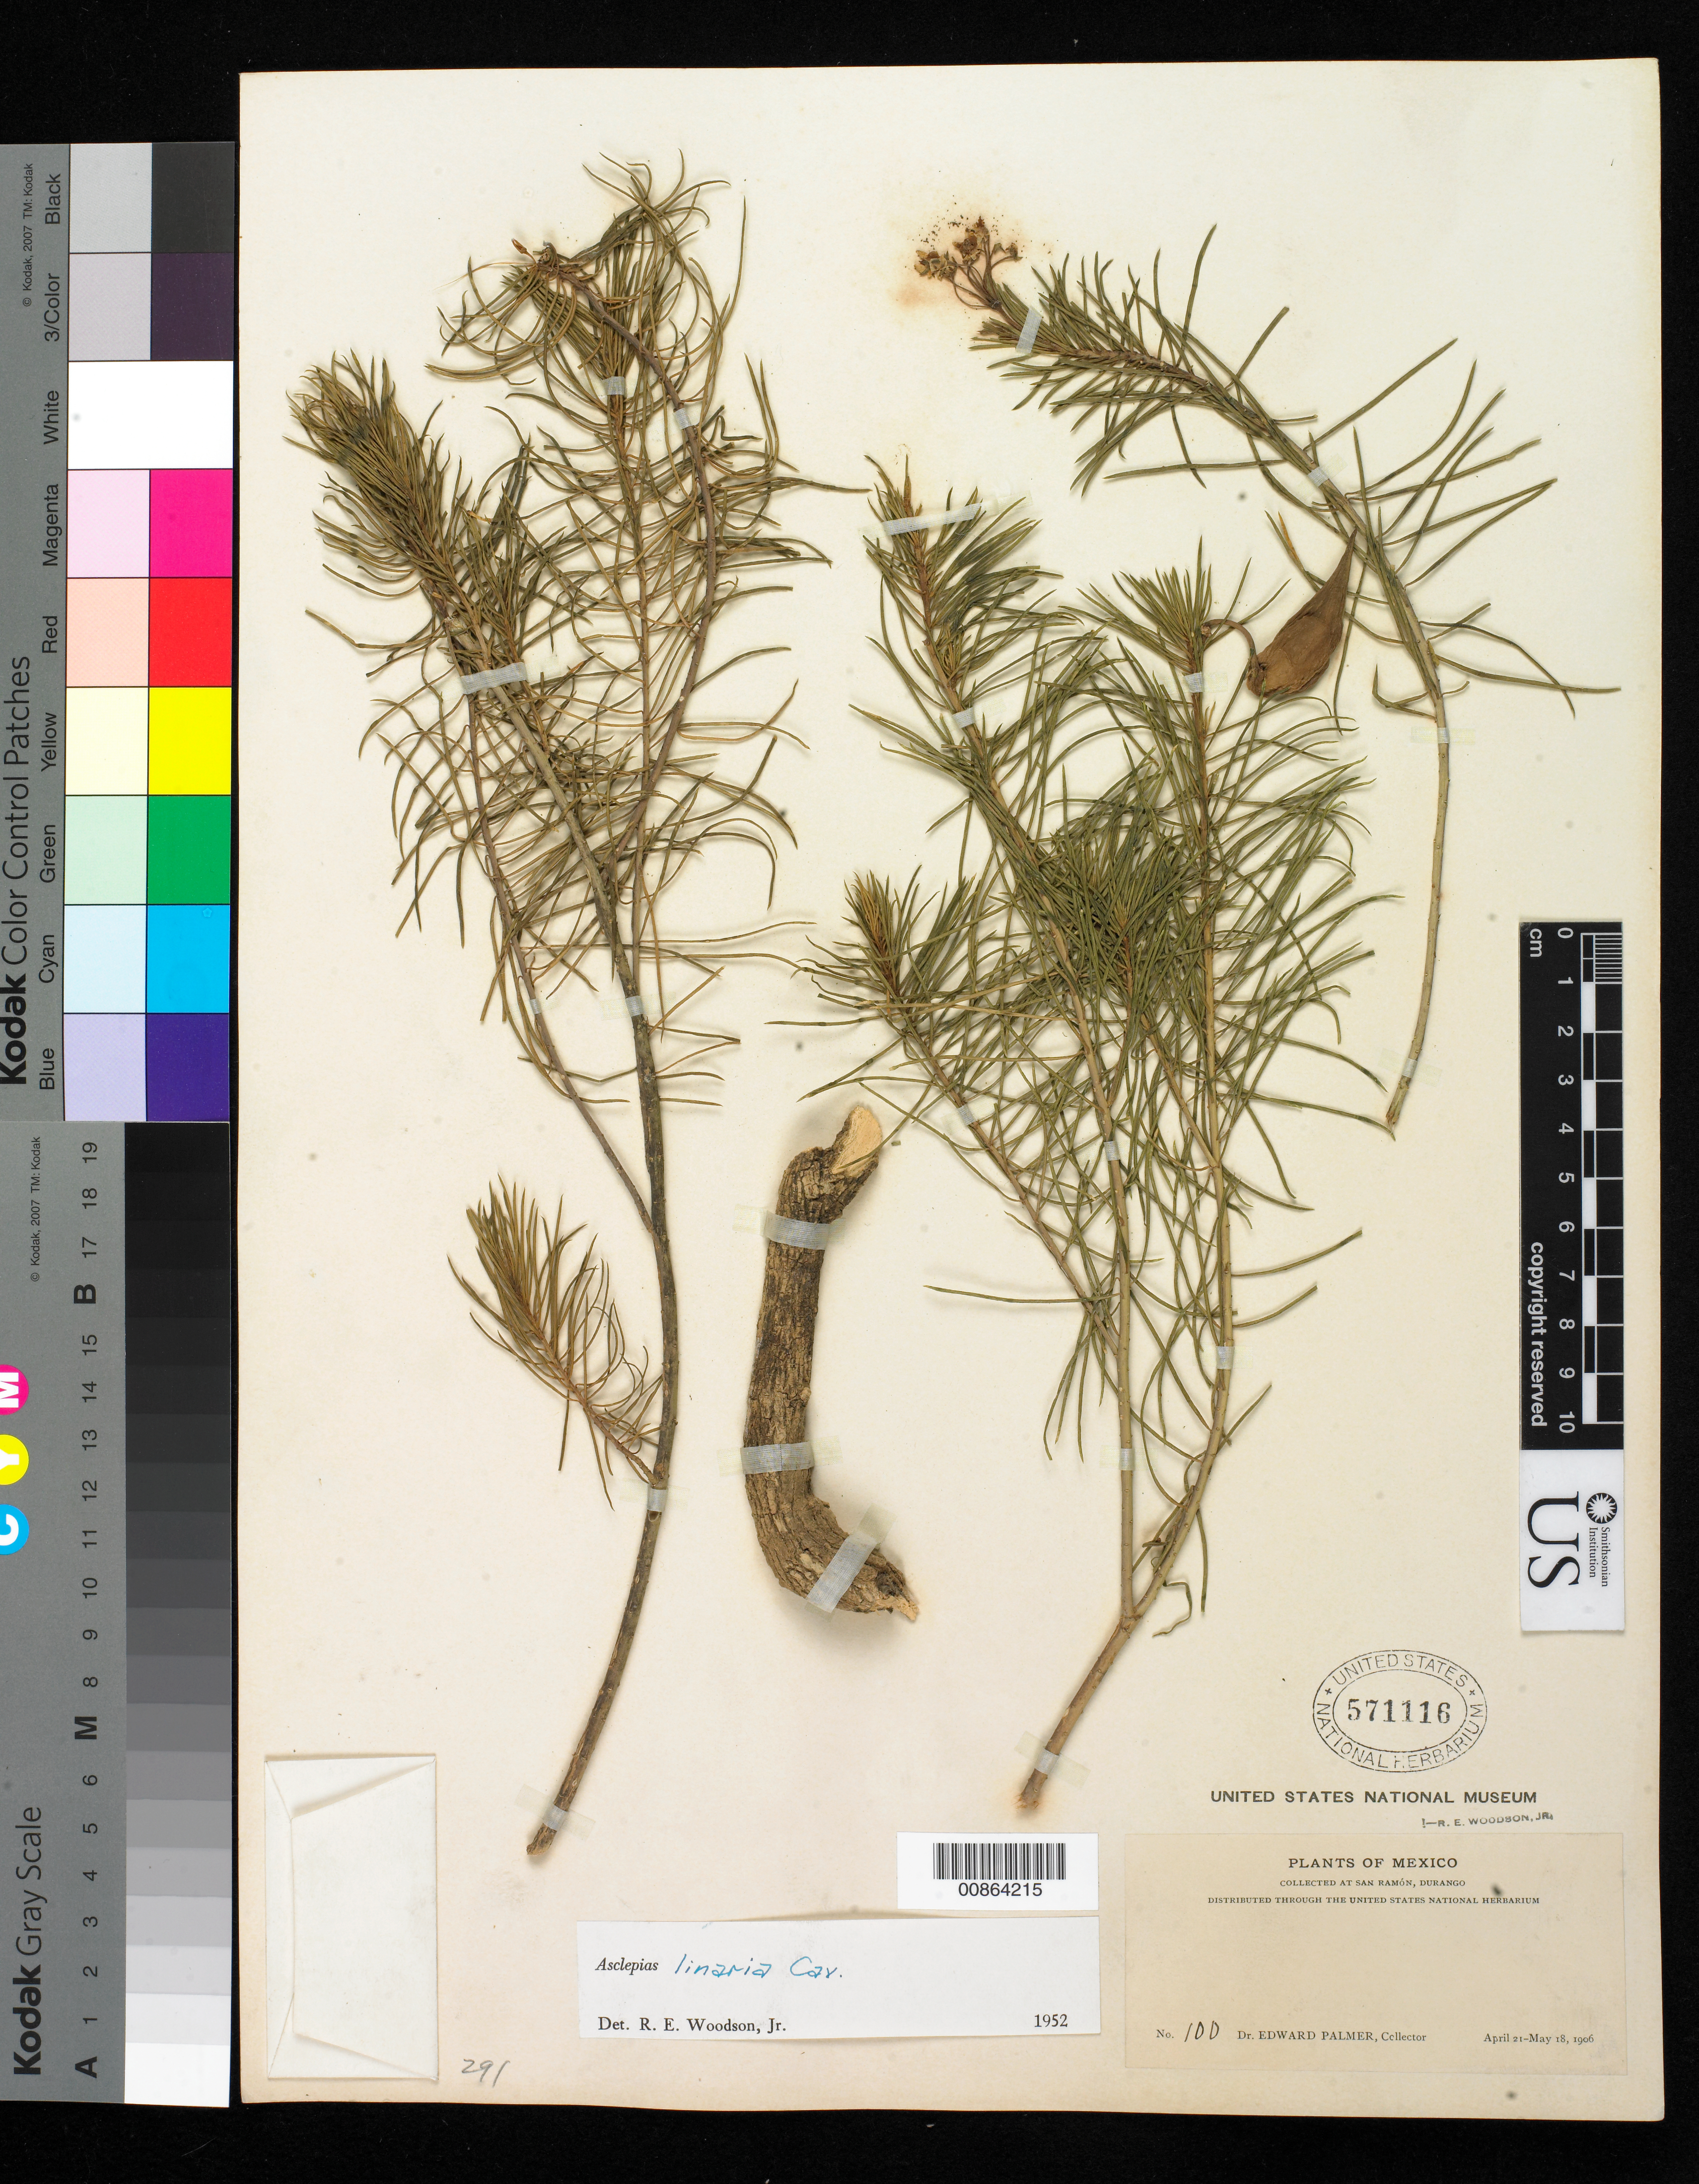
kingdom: Plantae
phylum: Tracheophyta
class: Magnoliopsida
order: Gentianales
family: Apocynaceae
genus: Asclepias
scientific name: Asclepias linaria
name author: Cav.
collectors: E. Palmer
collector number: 100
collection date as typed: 21 Apr 1906 to 18 May 1906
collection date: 1906-04-21/1906-05-18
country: Mexico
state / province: Durango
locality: San Ramón, Durango.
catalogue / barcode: US 571116